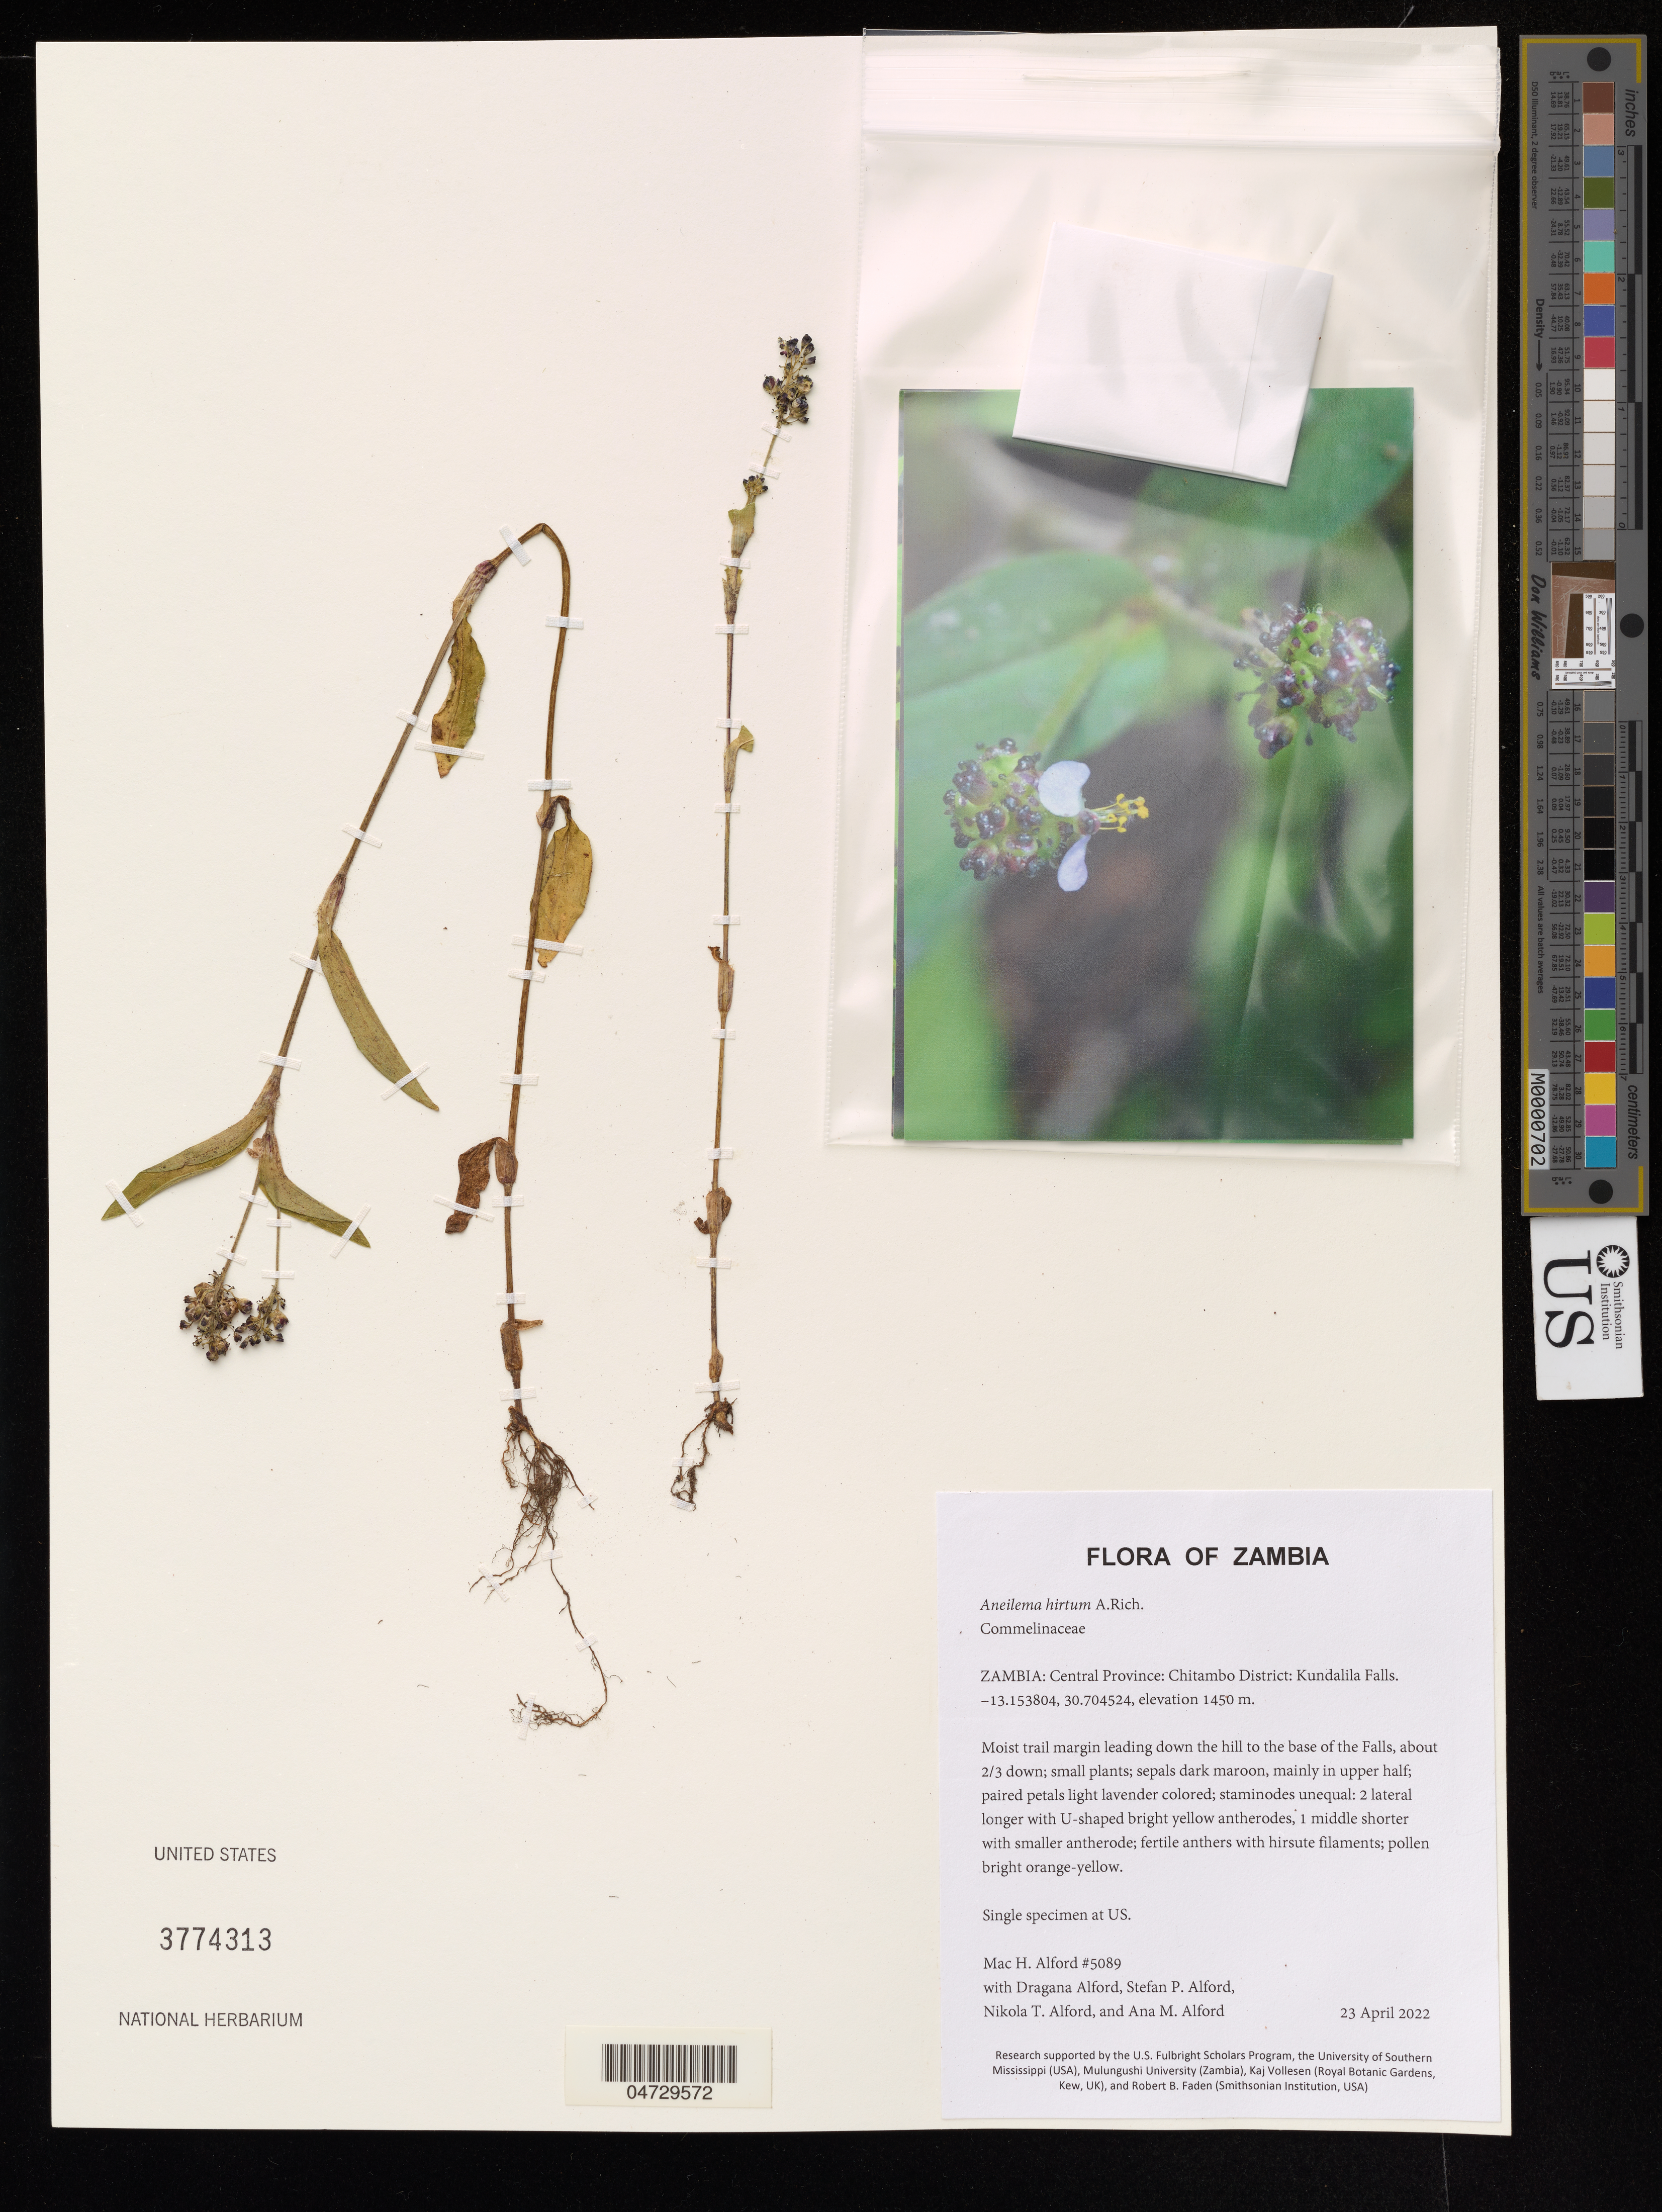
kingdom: Plantae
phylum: Tracheophyta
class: Liliopsida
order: Commelinales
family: Commelinaceae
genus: Aneilema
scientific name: Aneilema hirtum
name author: A. Rich.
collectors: M. H. Alford, D. Alford & S. Alford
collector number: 5089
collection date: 2022-04-23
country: Zambia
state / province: Central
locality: Chitambo District: Kundalila Falls.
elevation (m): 1450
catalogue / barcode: US 3774313